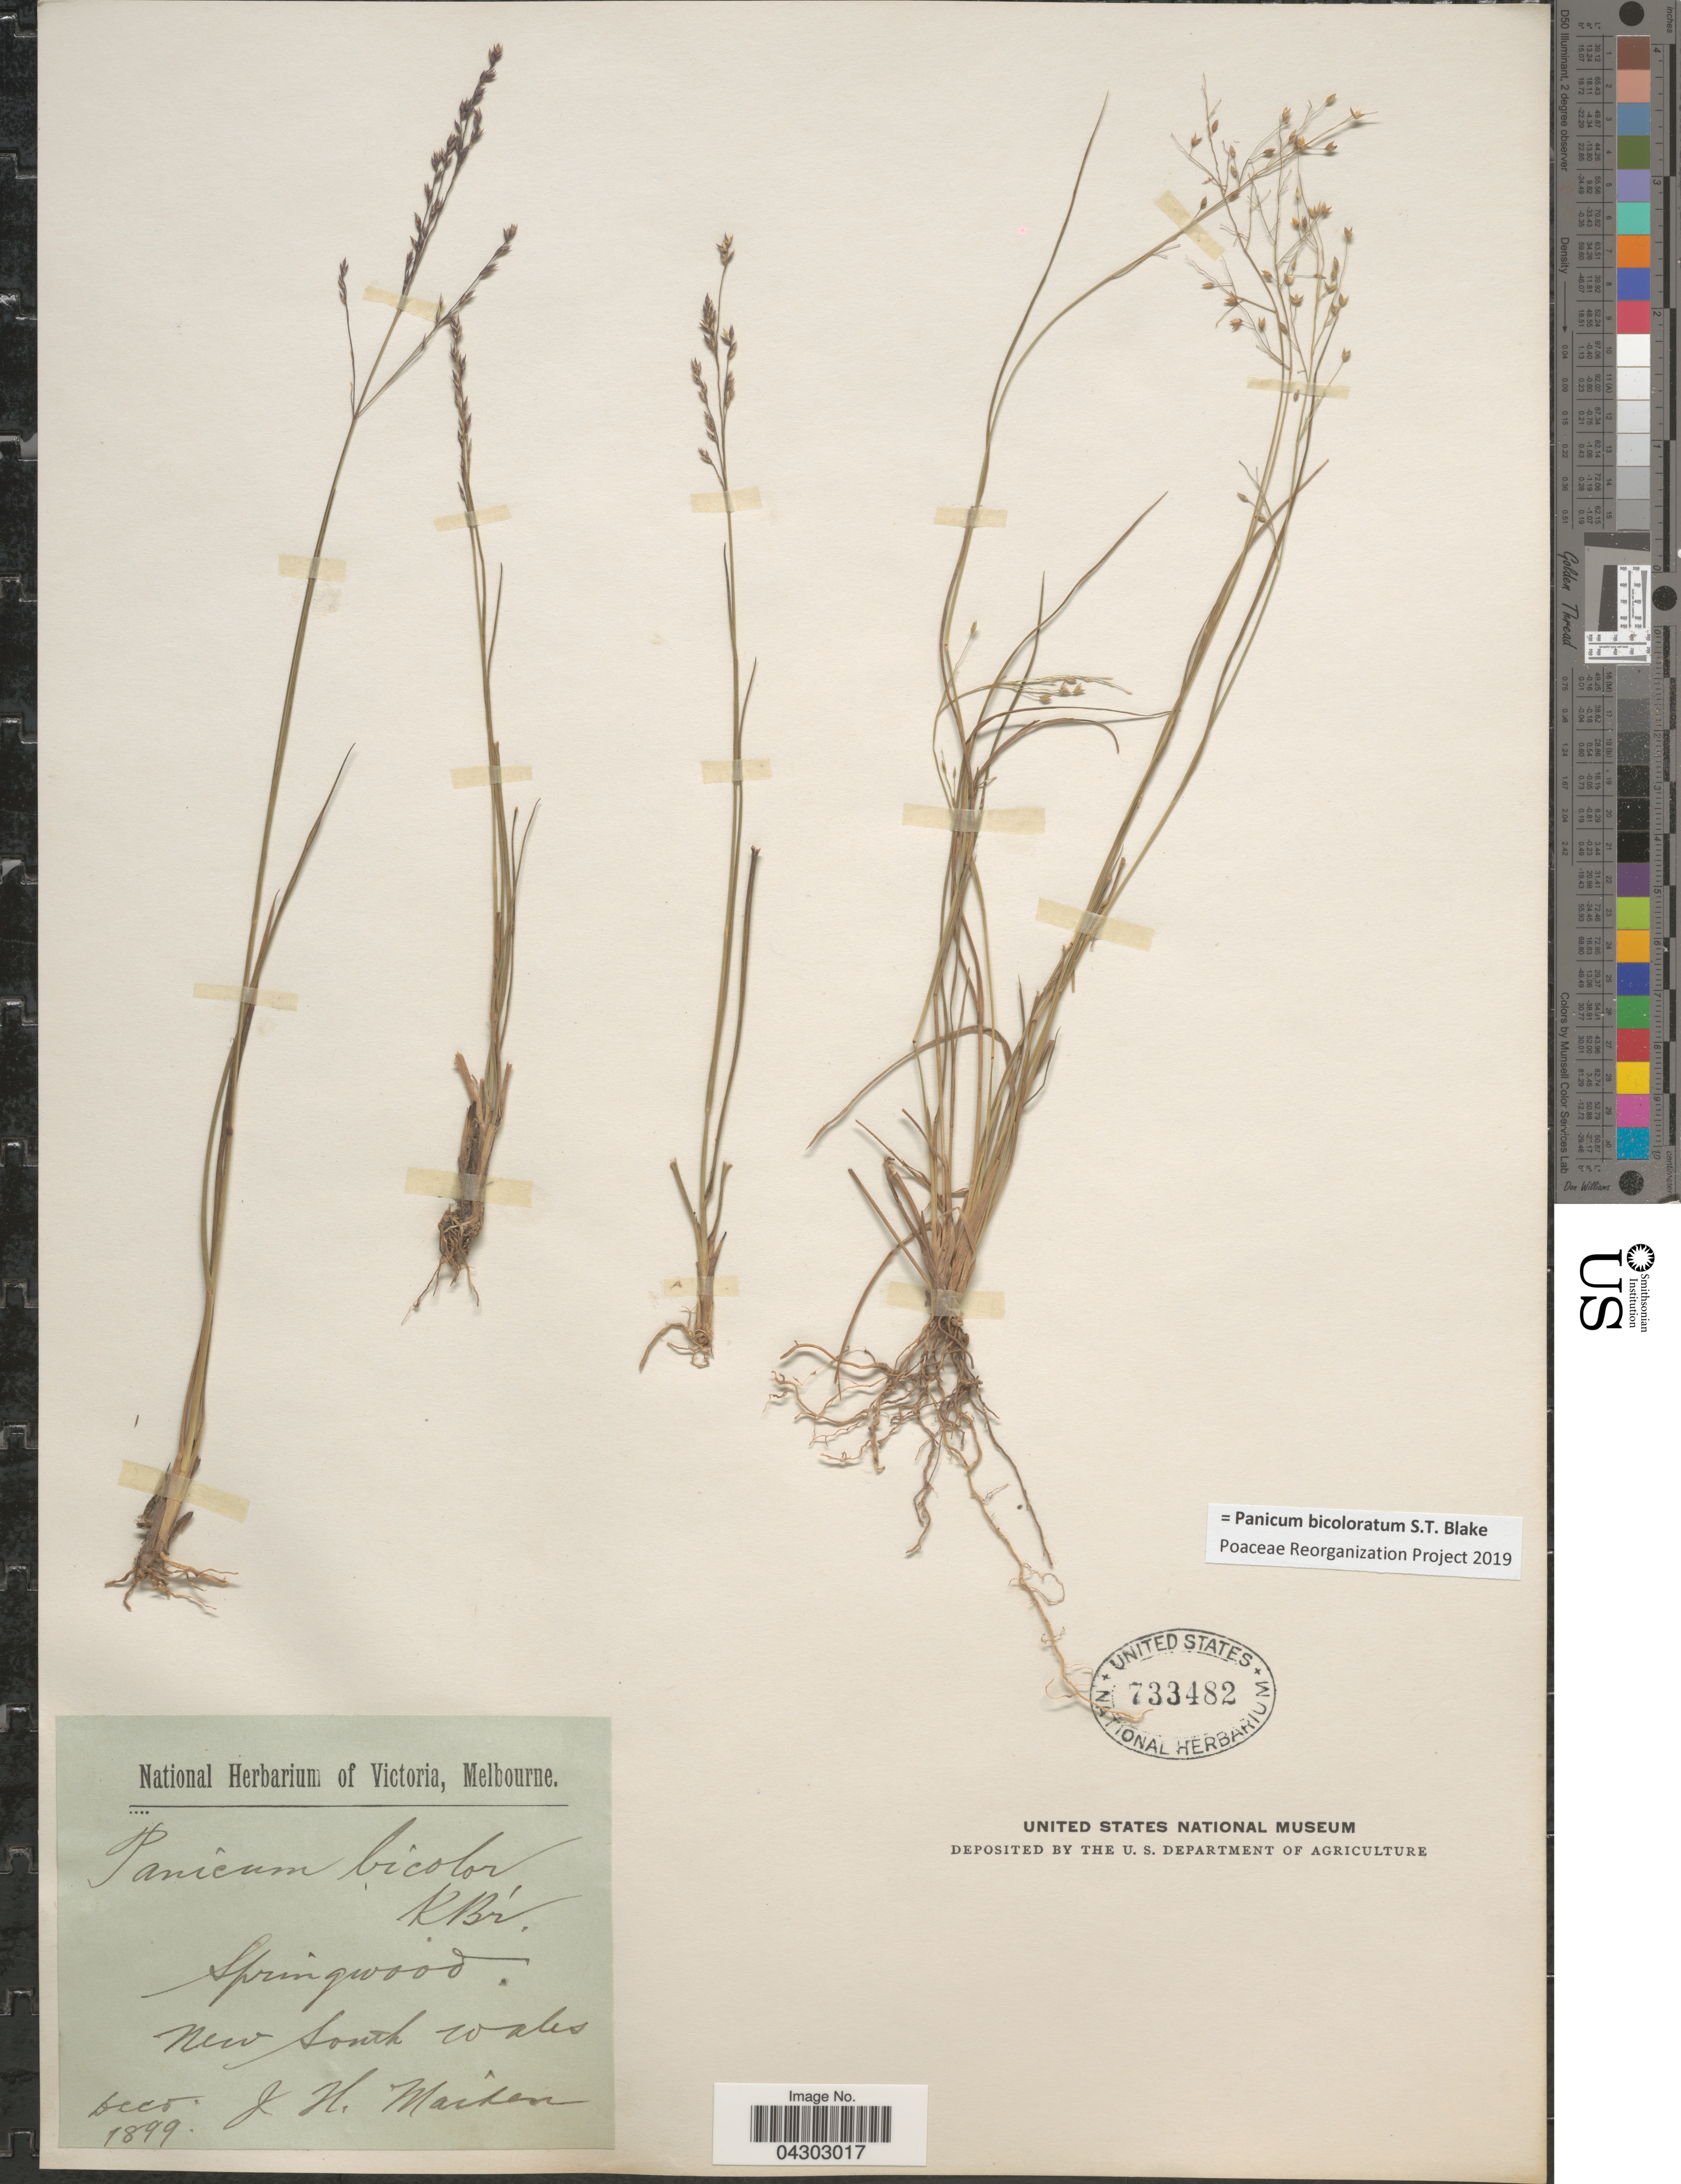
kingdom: Plantae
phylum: Tracheophyta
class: Liliopsida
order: Poales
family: Poaceae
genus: Panicum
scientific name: Panicum bicoloratum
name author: S.T. Blake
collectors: J. Maiden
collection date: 1899-12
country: Australia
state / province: New South Wales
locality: Springwood.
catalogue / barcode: US 733482